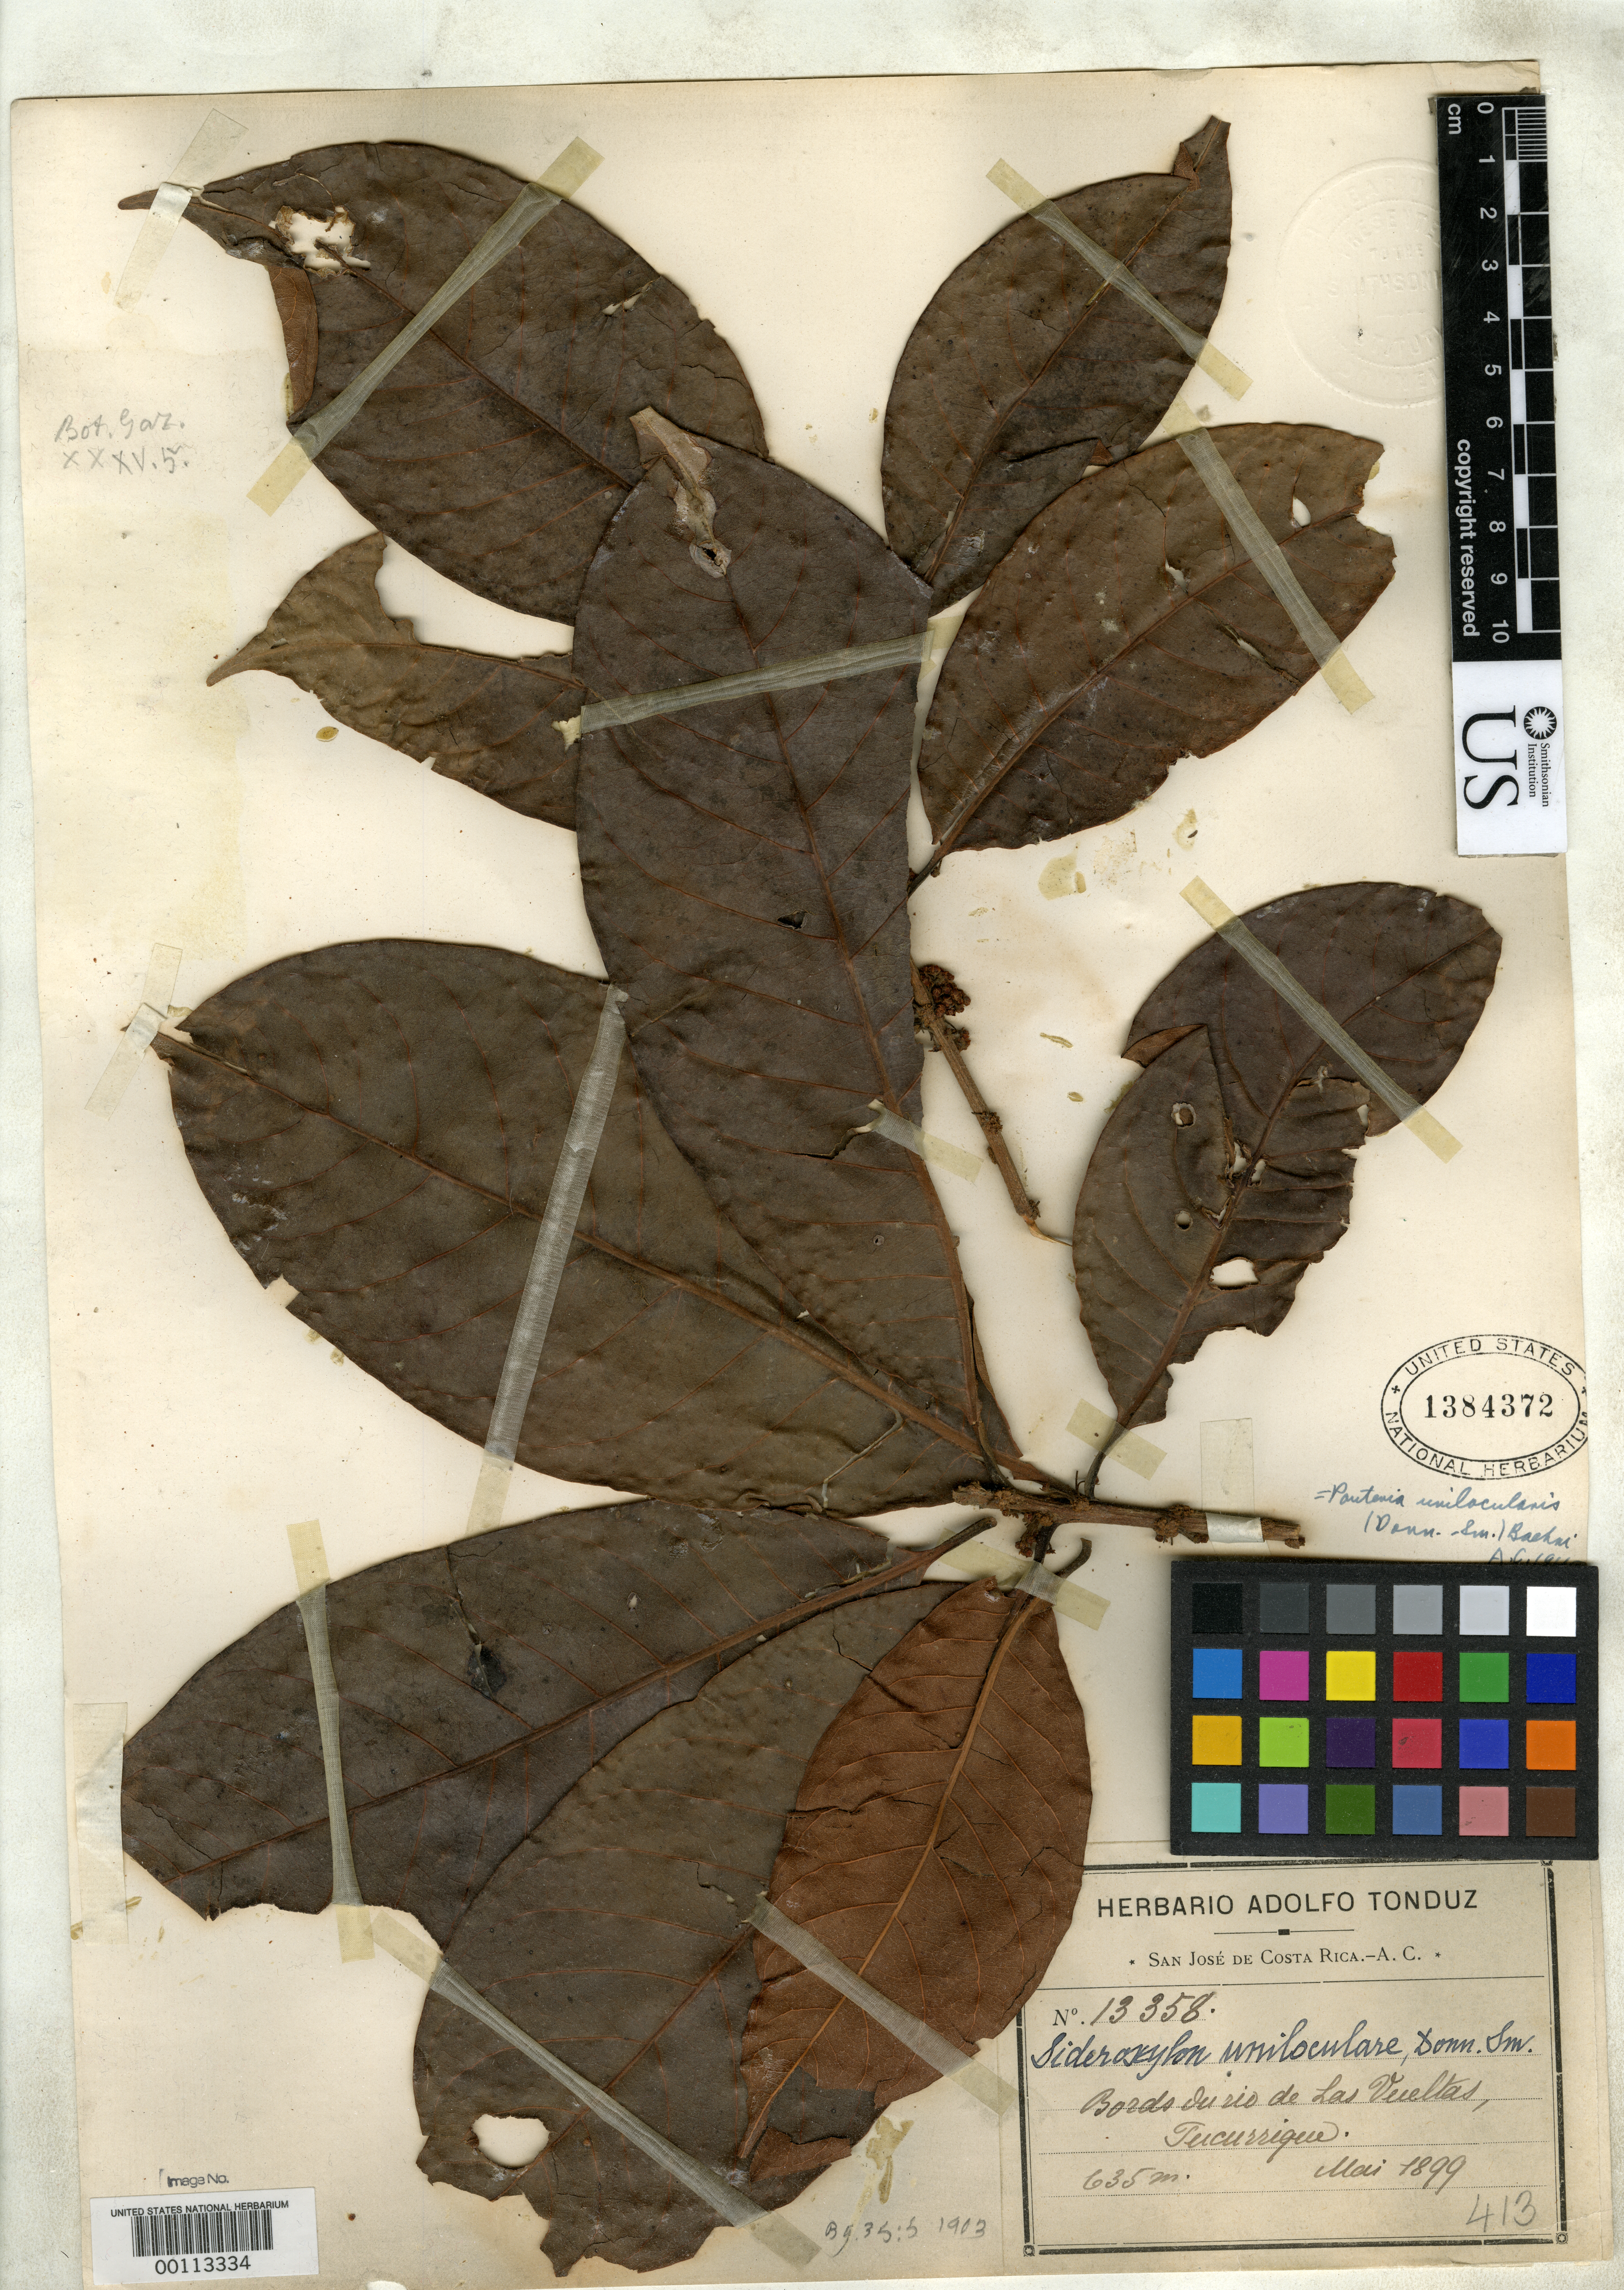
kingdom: Plantae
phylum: Tracheophyta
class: Magnoliopsida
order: Ericales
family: Sapotaceae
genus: Sideroxylon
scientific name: Sideroxylon uniloculare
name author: Donn. Sm.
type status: Isotype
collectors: A. Tonduz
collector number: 13358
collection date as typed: May 1899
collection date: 1899-05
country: Costa Rica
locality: Secus Rio de las Vueltas, Tucurrique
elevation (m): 635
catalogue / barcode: US 1384372